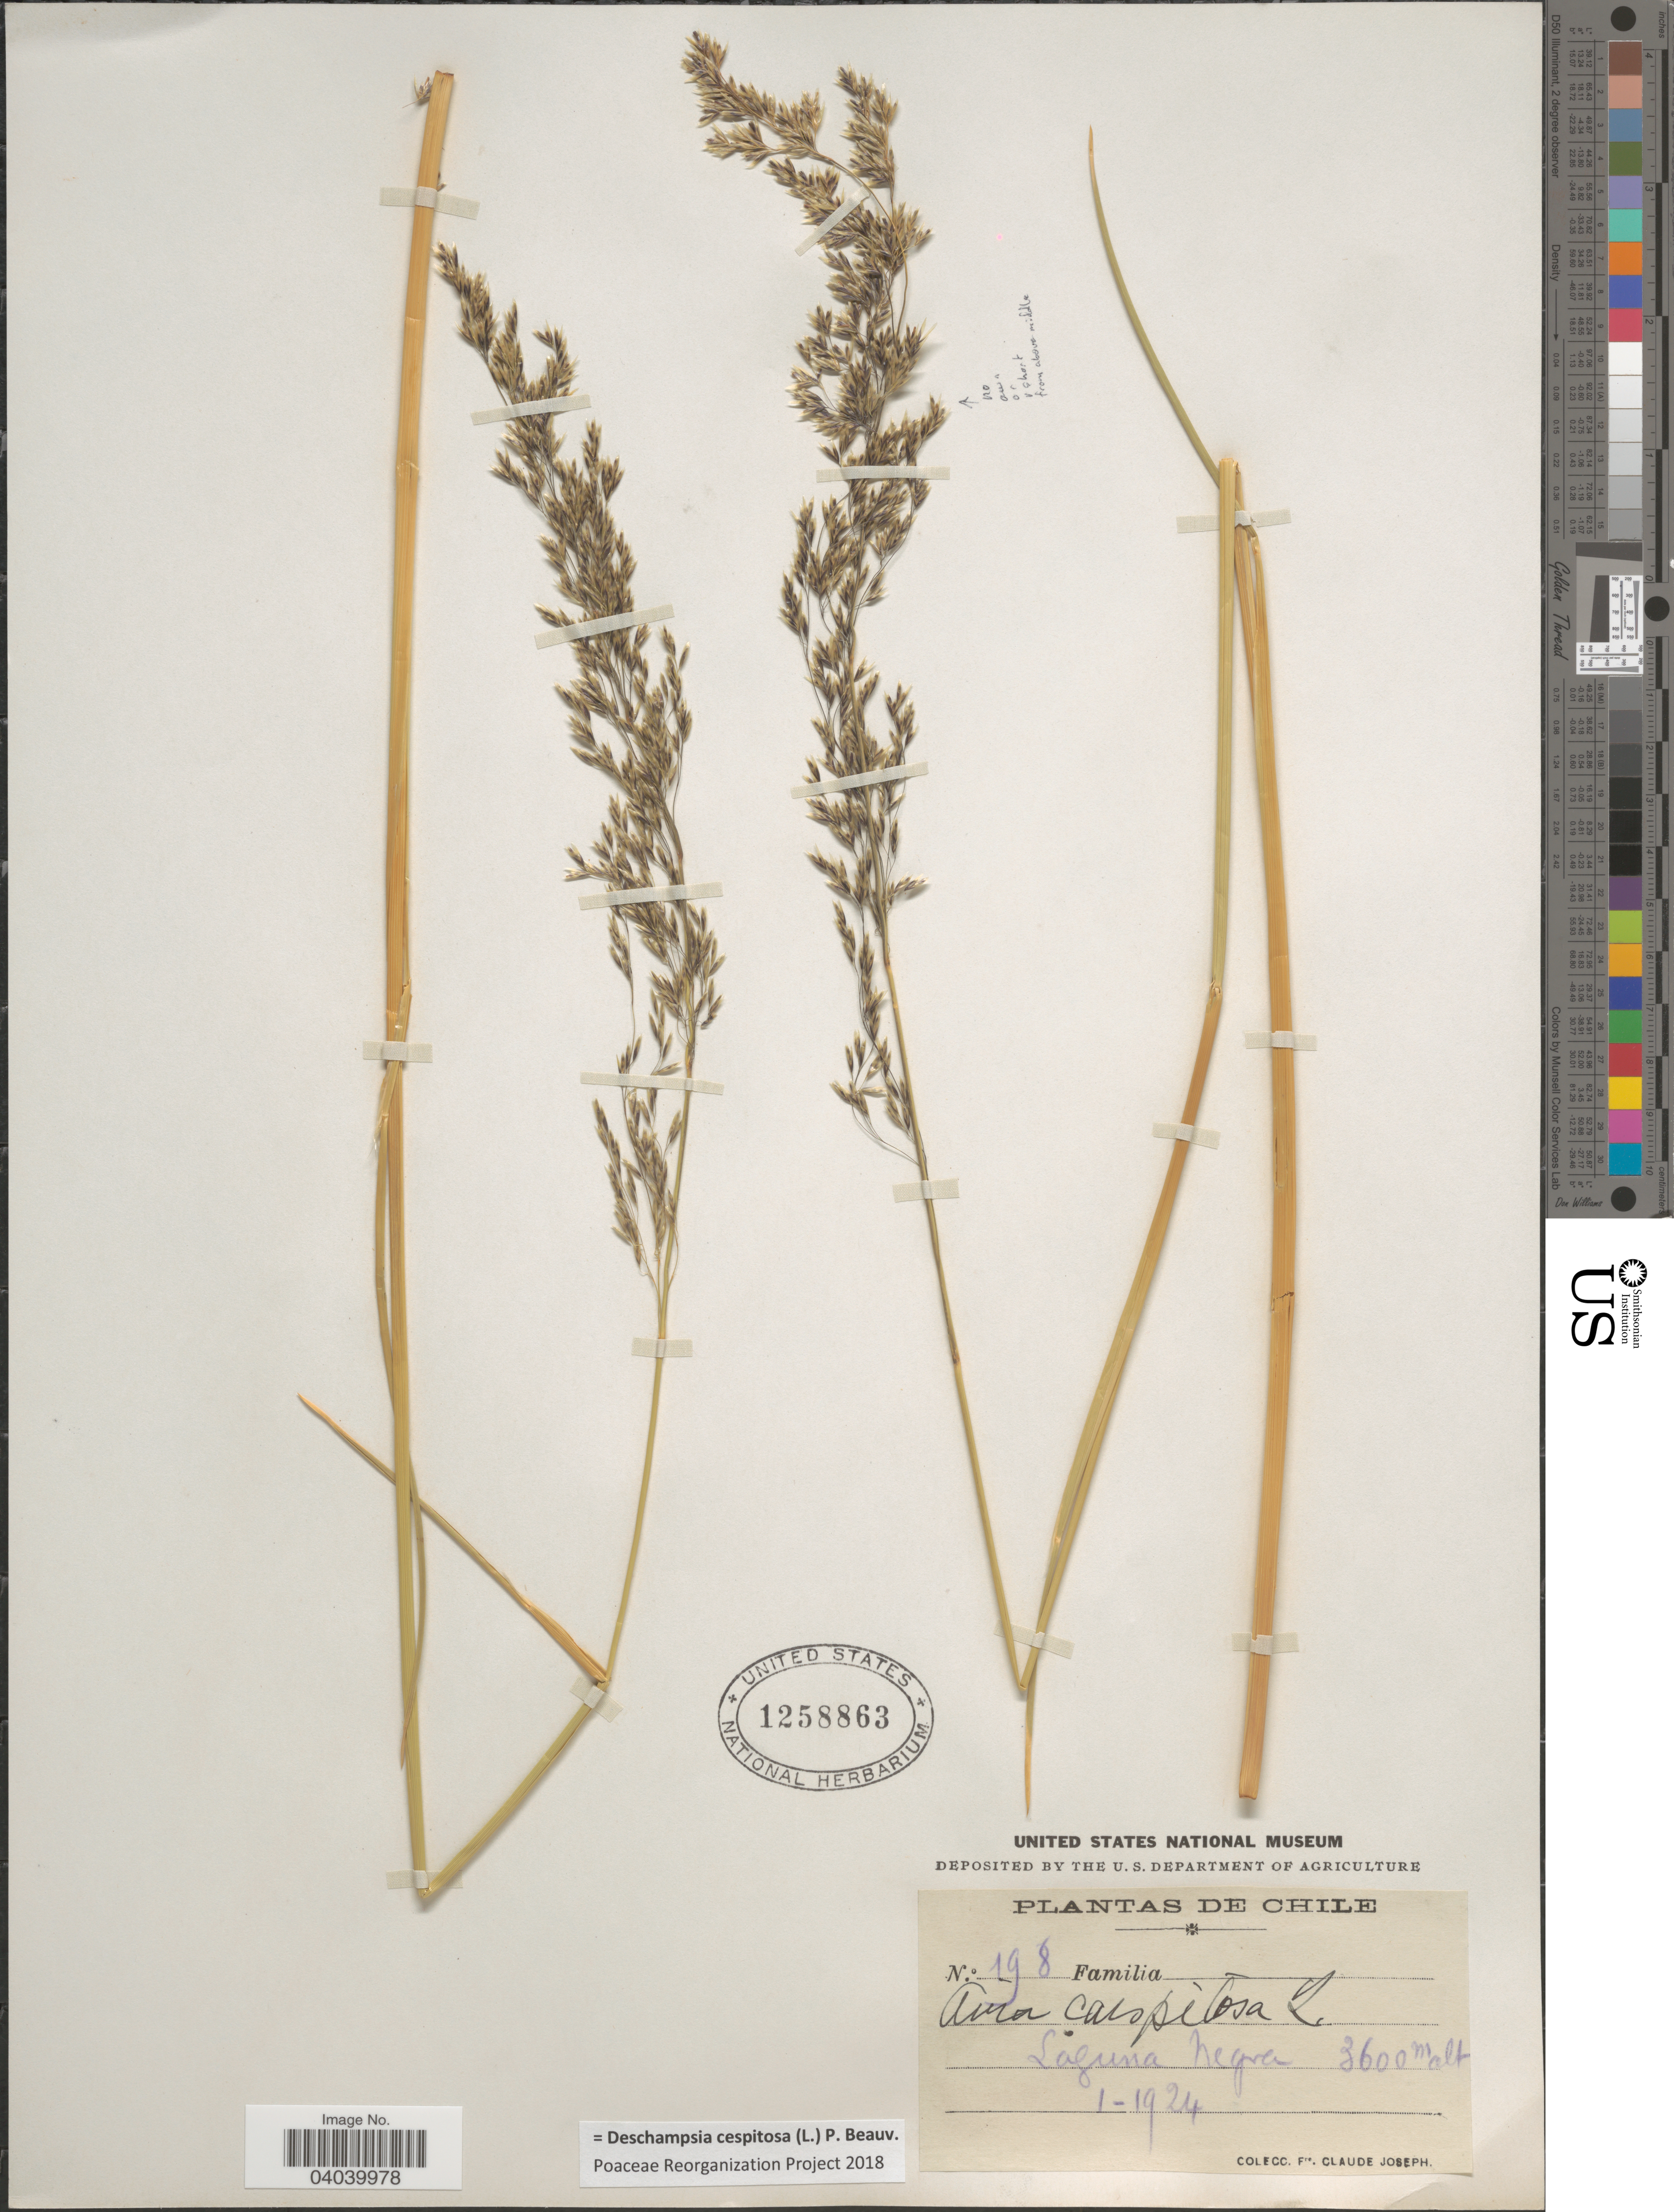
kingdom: Plantae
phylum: Tracheophyta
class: Liliopsida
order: Poales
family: Poaceae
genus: Deschampsia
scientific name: Deschampsia cespitosa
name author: (L.) P. Beauv.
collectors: Bro. Claude-Joseph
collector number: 198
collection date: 1924-01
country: Chile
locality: Laguna Negra.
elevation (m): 3600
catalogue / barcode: US 1258863